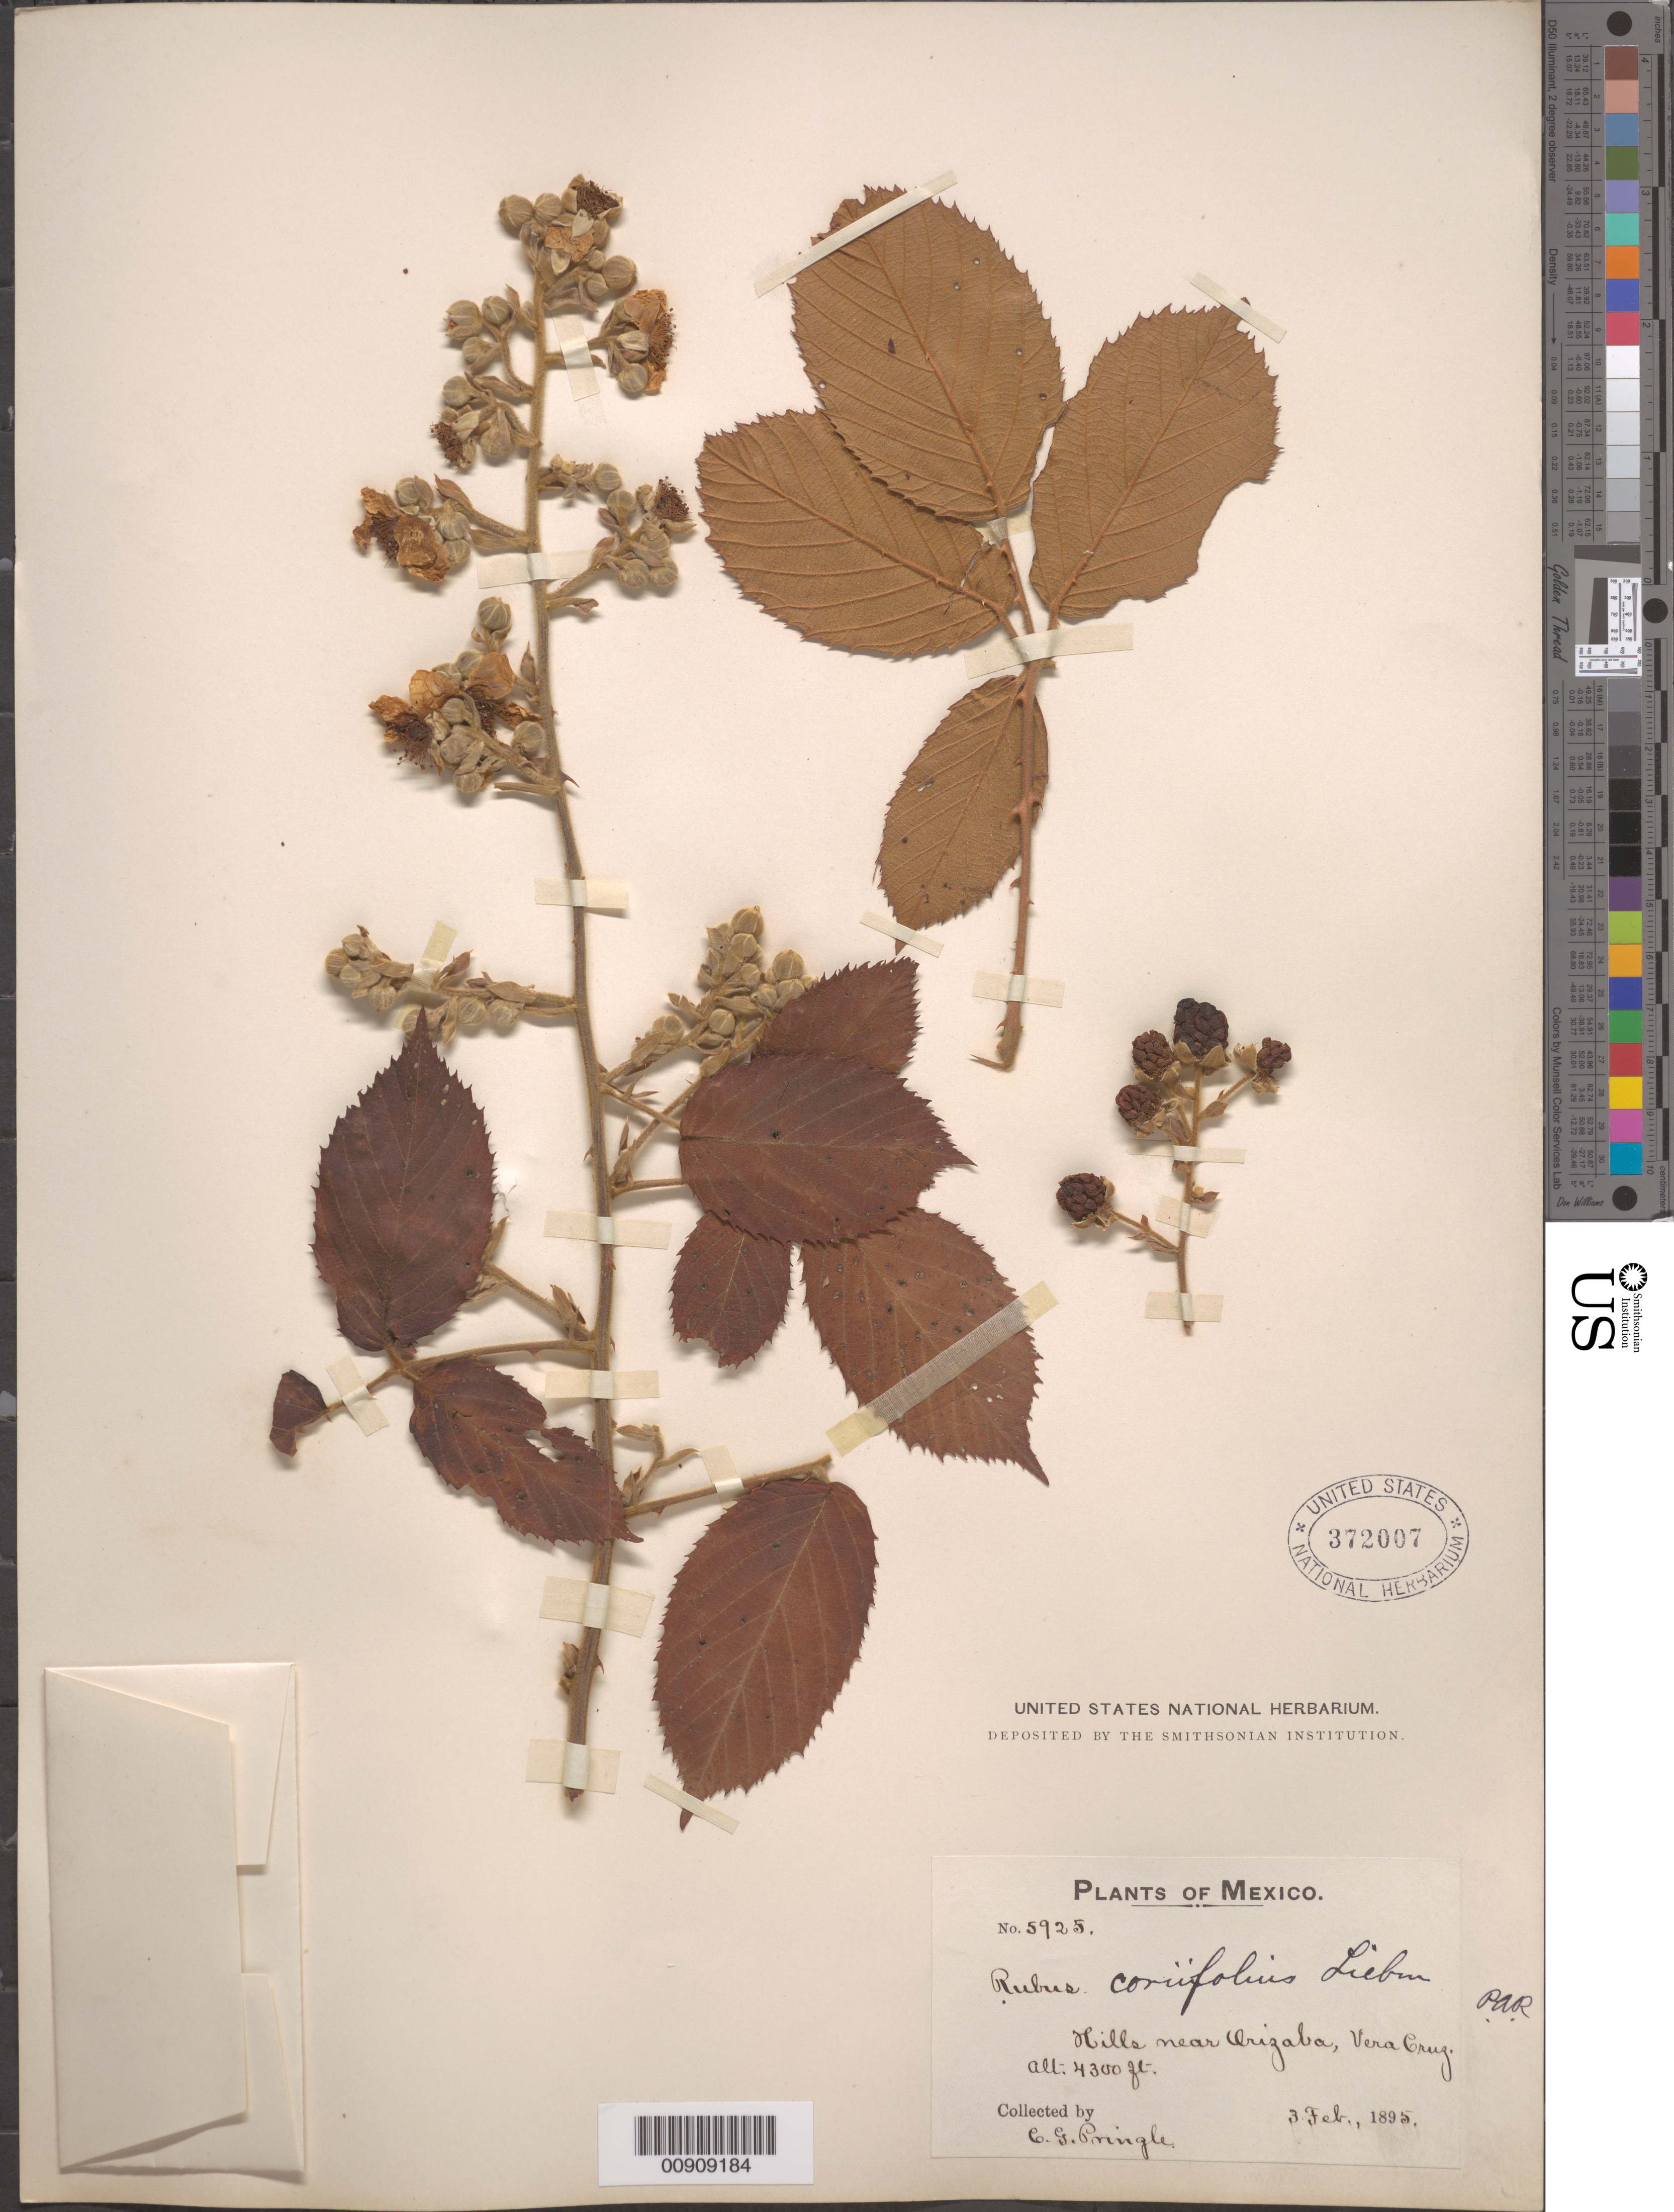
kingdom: Plantae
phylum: Tracheophyta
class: Magnoliopsida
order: Rosales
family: Rosaceae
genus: Rubus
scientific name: Rubus coriifolius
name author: Liebm.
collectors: C. G. Pringle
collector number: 5925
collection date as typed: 03 Feb 1895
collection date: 1895-02-03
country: Mexico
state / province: Veracruz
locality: Near Orizaba, Veracruz.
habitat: Hills.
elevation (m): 1311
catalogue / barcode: US 372007